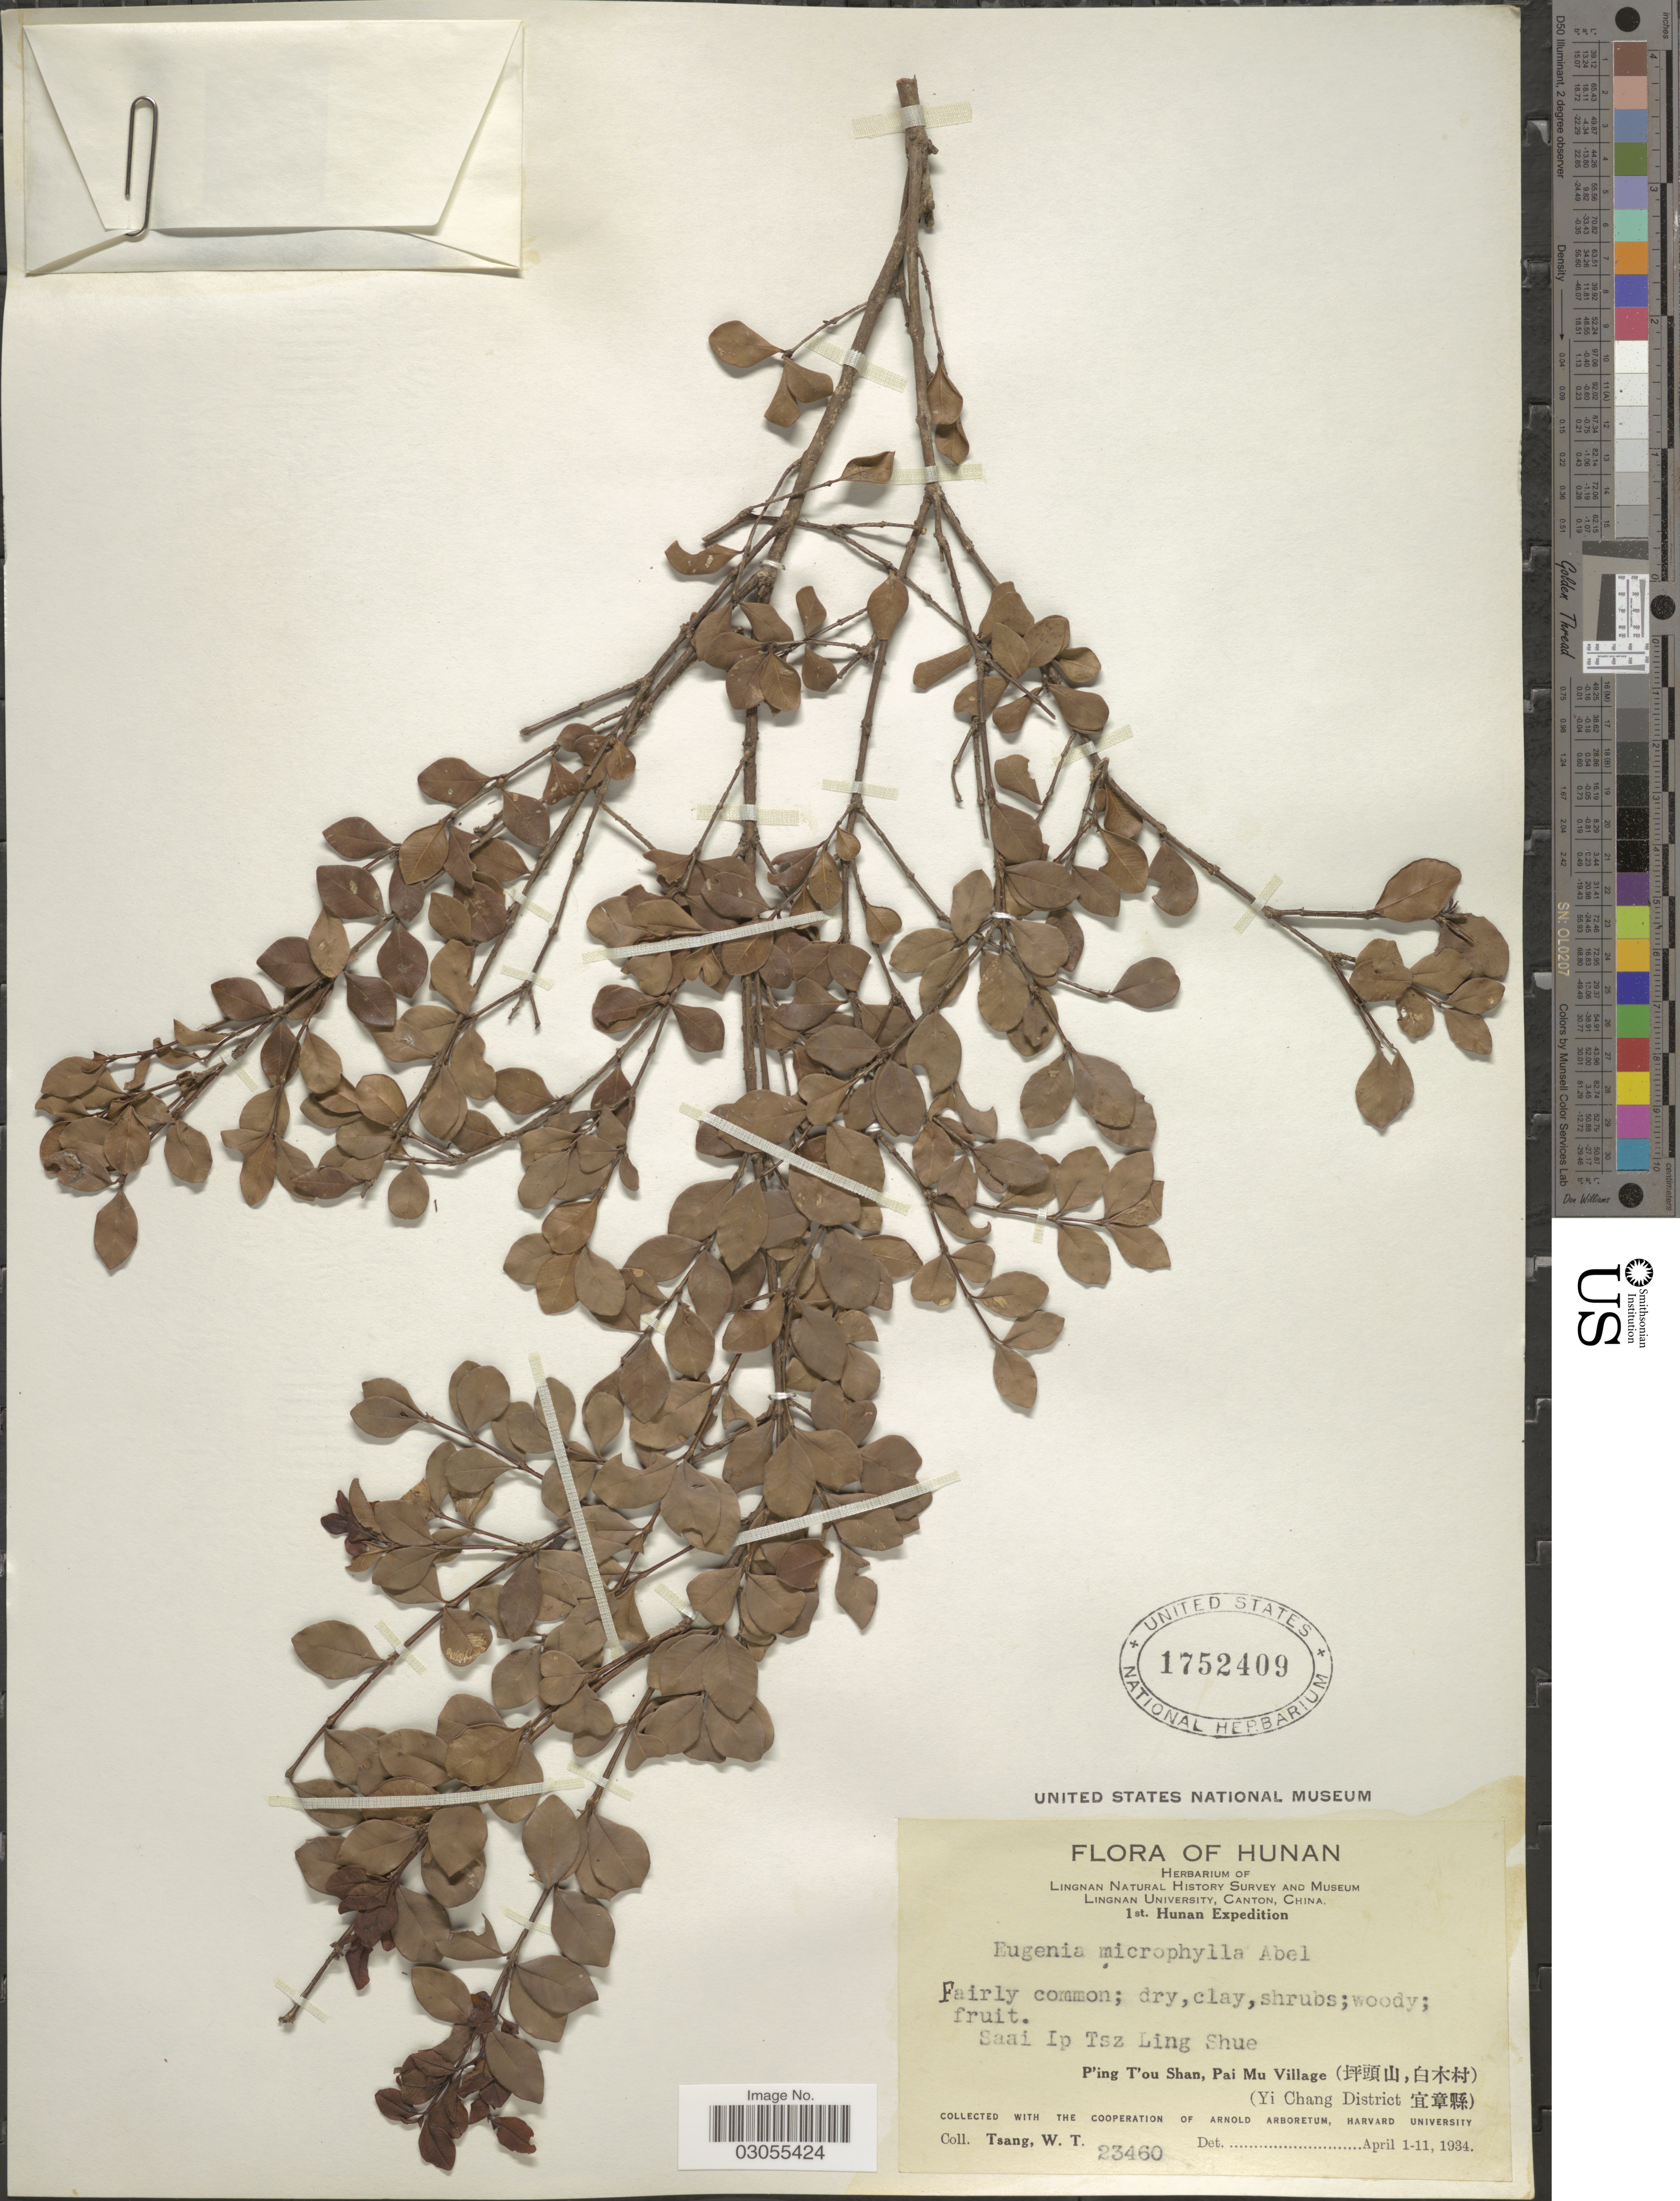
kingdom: Plantae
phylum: Tracheophyta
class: Magnoliopsida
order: Myrtales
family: Myrtaceae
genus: Syzygium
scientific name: Syzygium buxifolium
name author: Hook. & Arn.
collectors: W. T. Tsang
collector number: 23460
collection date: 1934-04-01/1934-04-11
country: China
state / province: Hainan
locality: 'ngT'ou Shan, Pai Mu Village (Yi Chang District )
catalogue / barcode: US 1752409